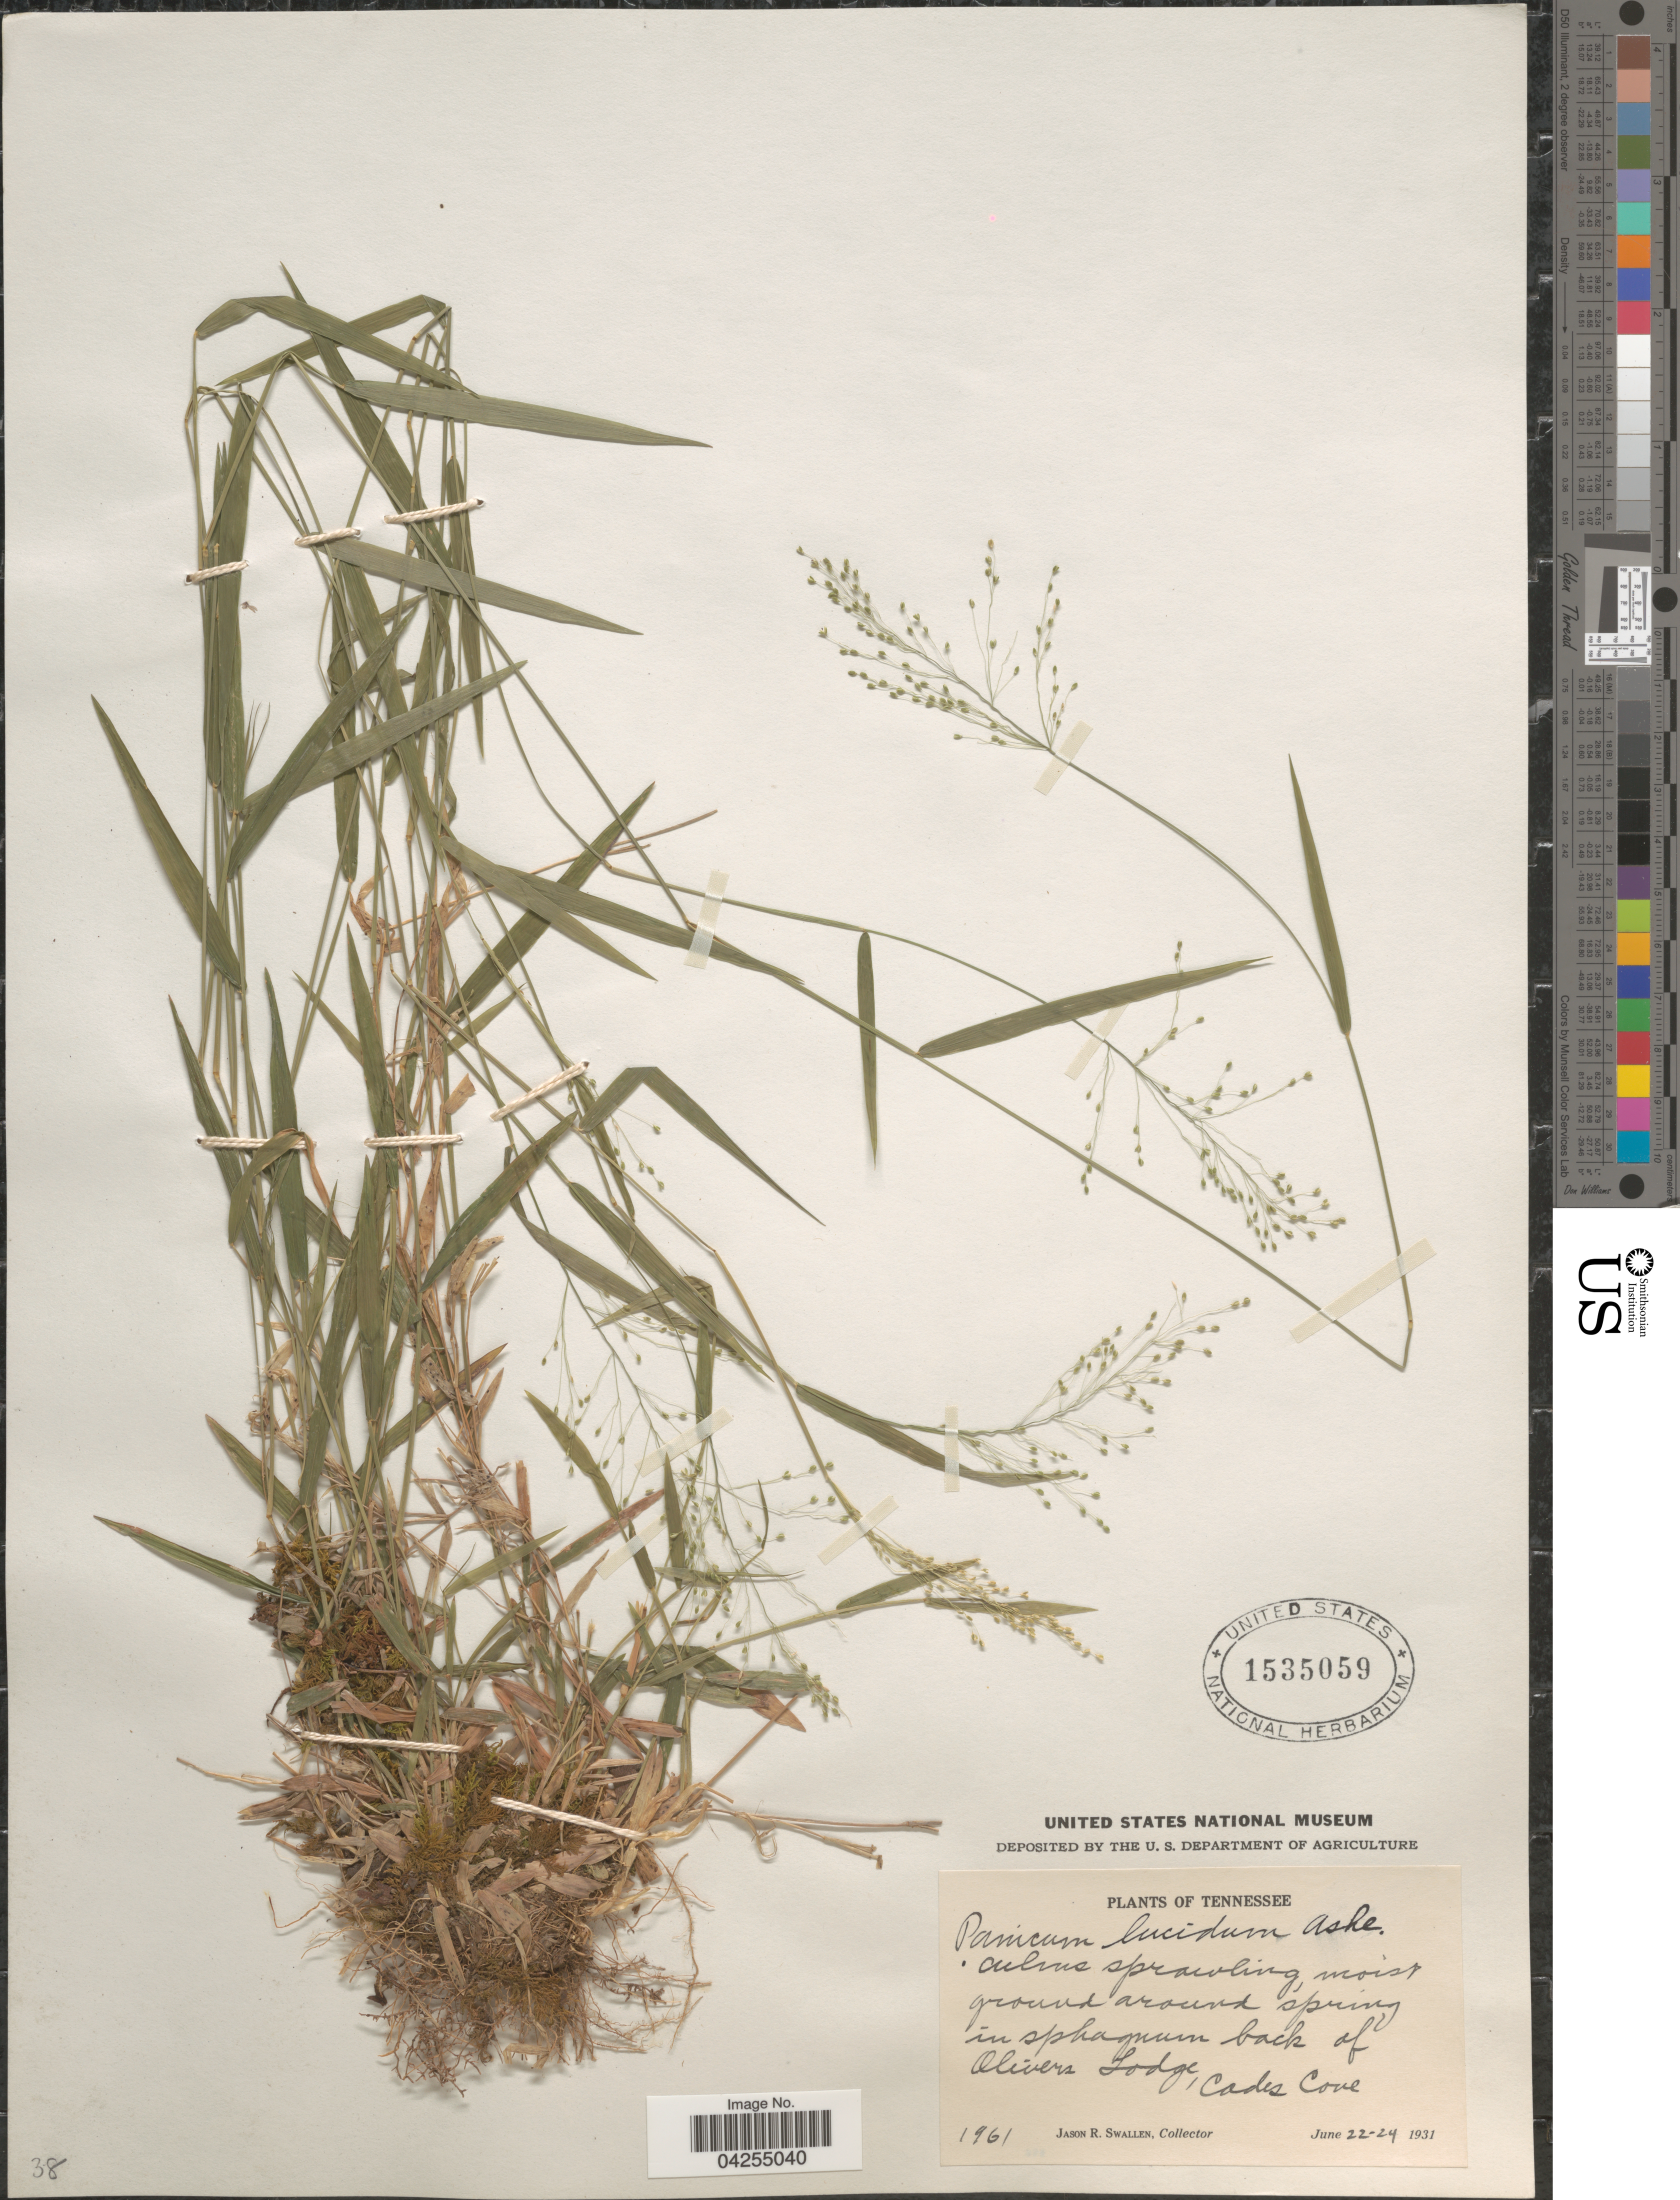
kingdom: Plantae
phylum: Tracheophyta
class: Liliopsida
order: Poales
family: Poaceae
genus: Dichanthelium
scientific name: Dichanthelium dichotomum var. dichotomum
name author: (L.) Gould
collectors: J. R. Swallen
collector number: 1961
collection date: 1931-06-22/1931-06-24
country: United States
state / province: Tennessee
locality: Moist ground around spring in sphagnum back of Olivers Lodge, Cades Cove.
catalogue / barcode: US 1535059